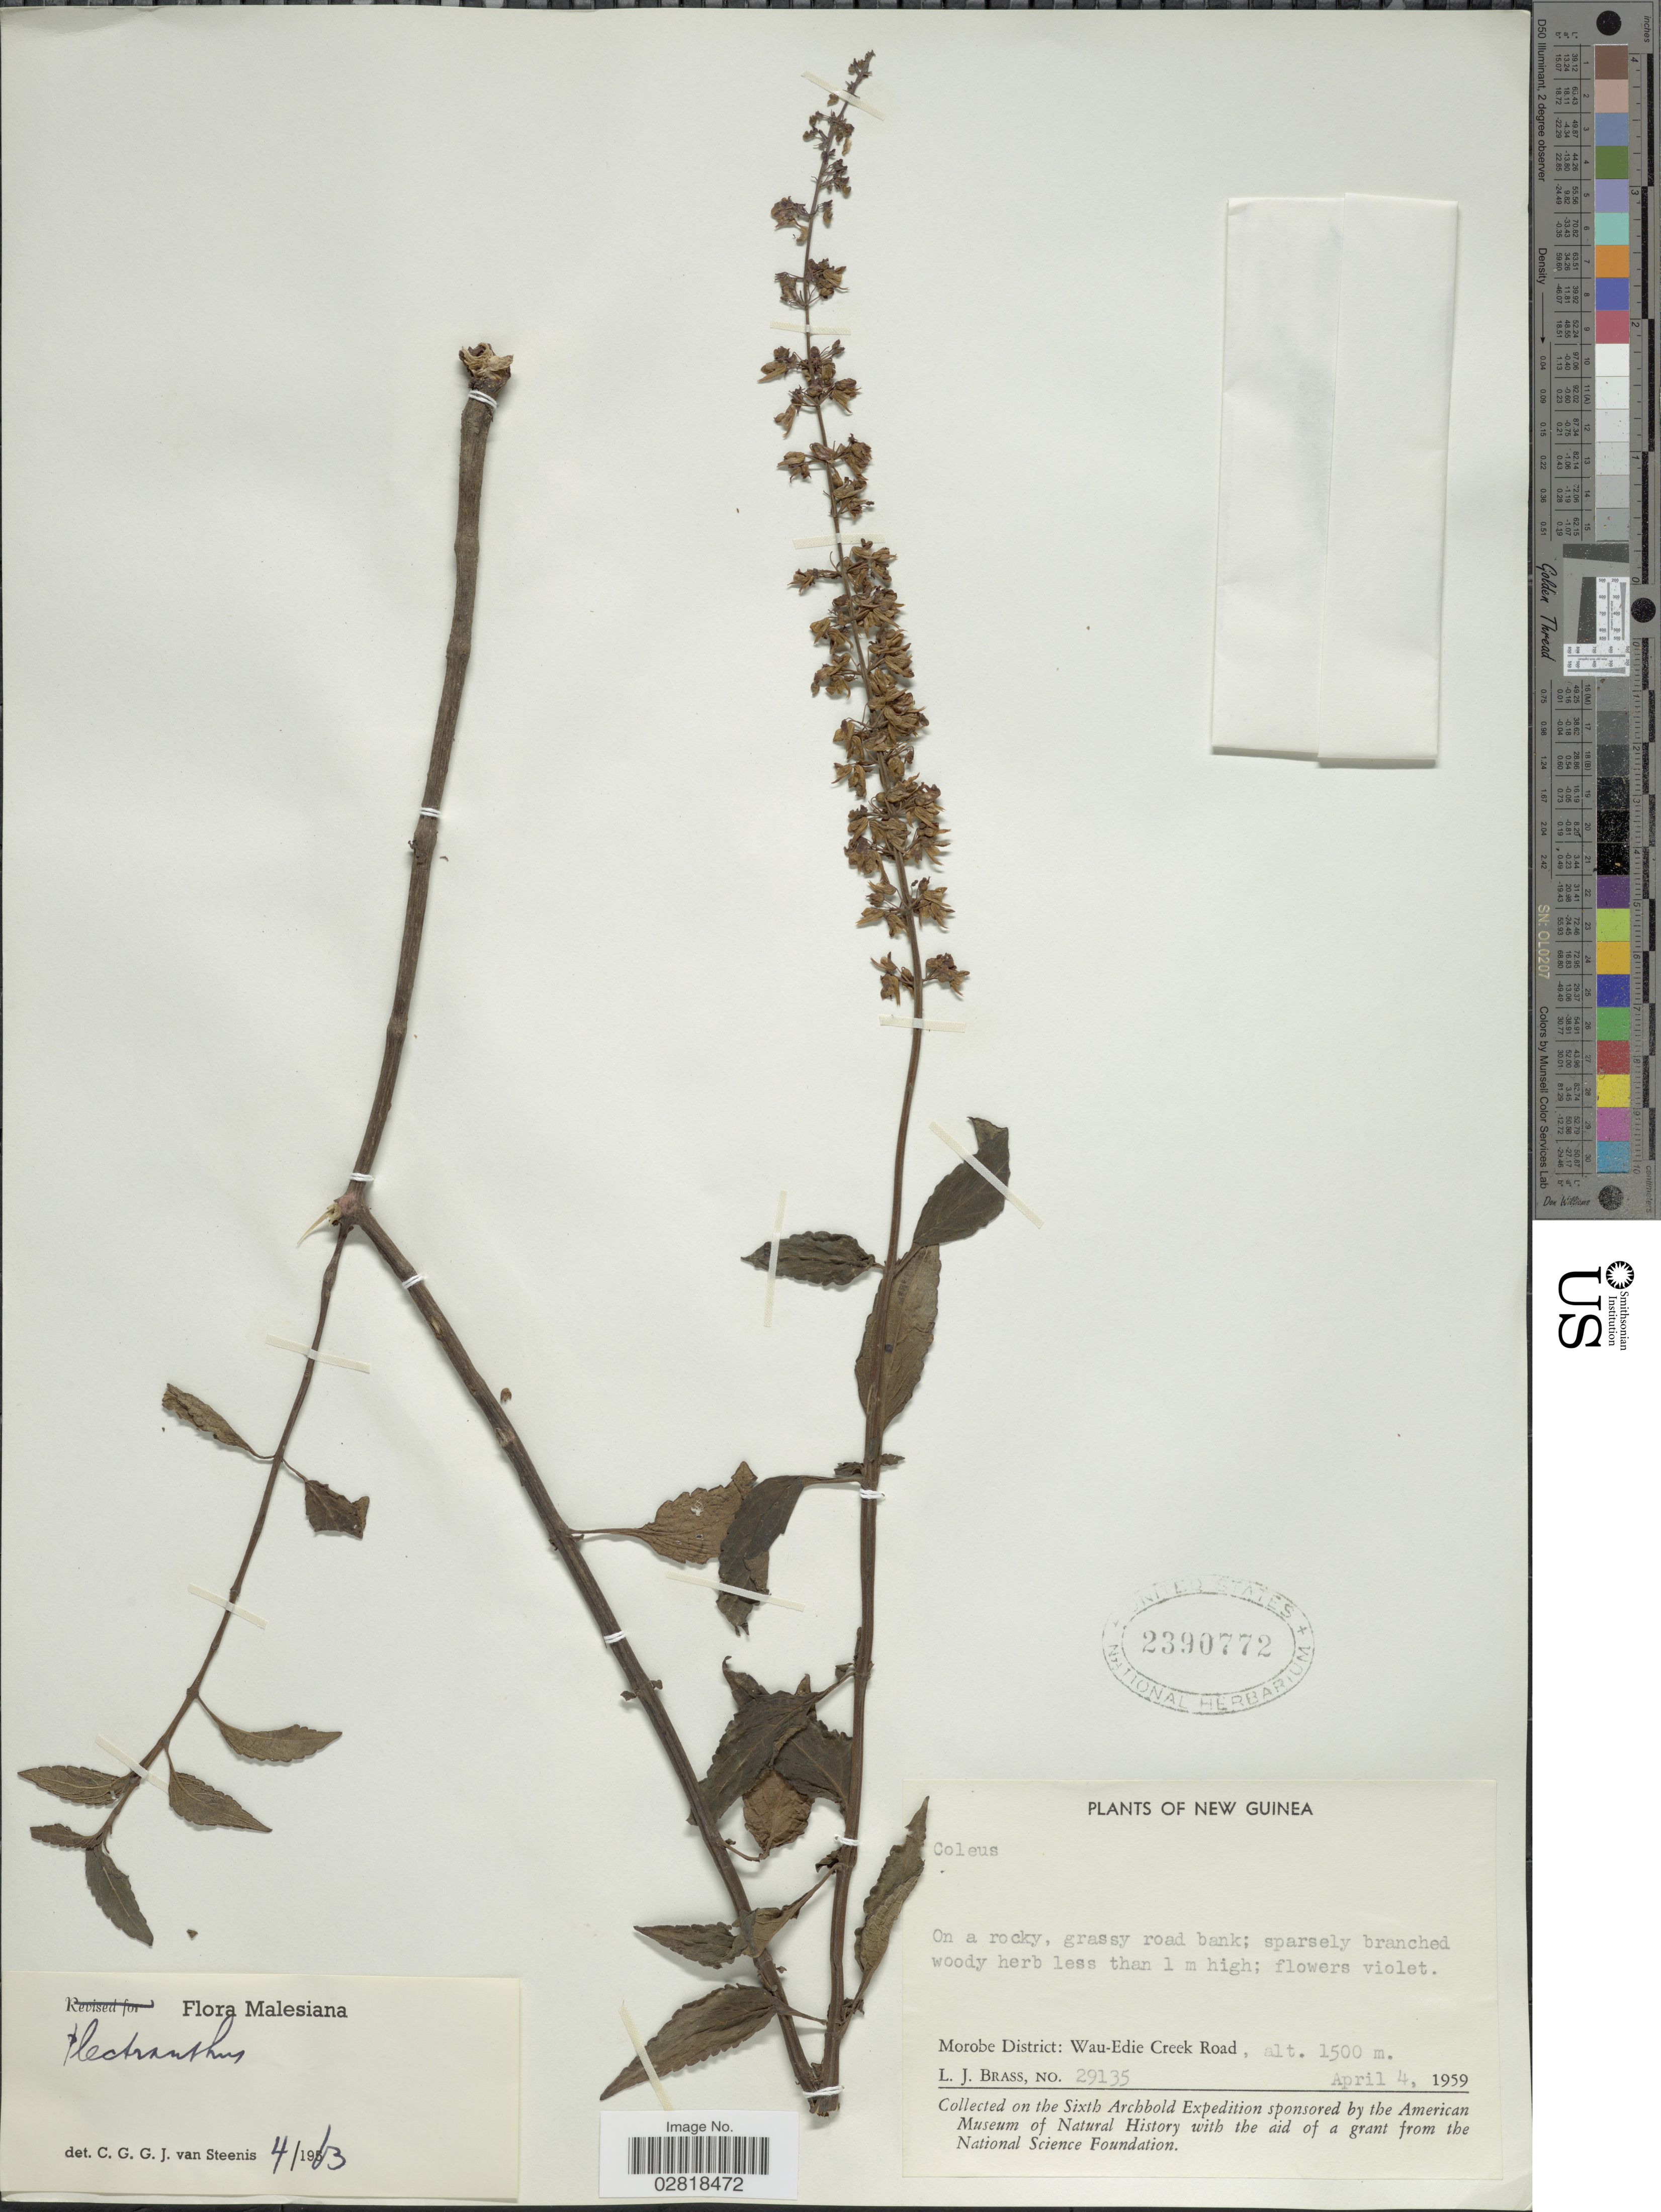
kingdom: Plantae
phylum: Tracheophyta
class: Magnoliopsida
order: Lamiales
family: Lamiaceae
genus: Plectranthus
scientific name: Plectranthus sp.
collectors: L. J. Brass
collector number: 29135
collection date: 1959-04-04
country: Papua New Guinea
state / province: Morobe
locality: New Guinea. Morobe District: Wau-Edie Creek Road.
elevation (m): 1500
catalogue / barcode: US 2390772